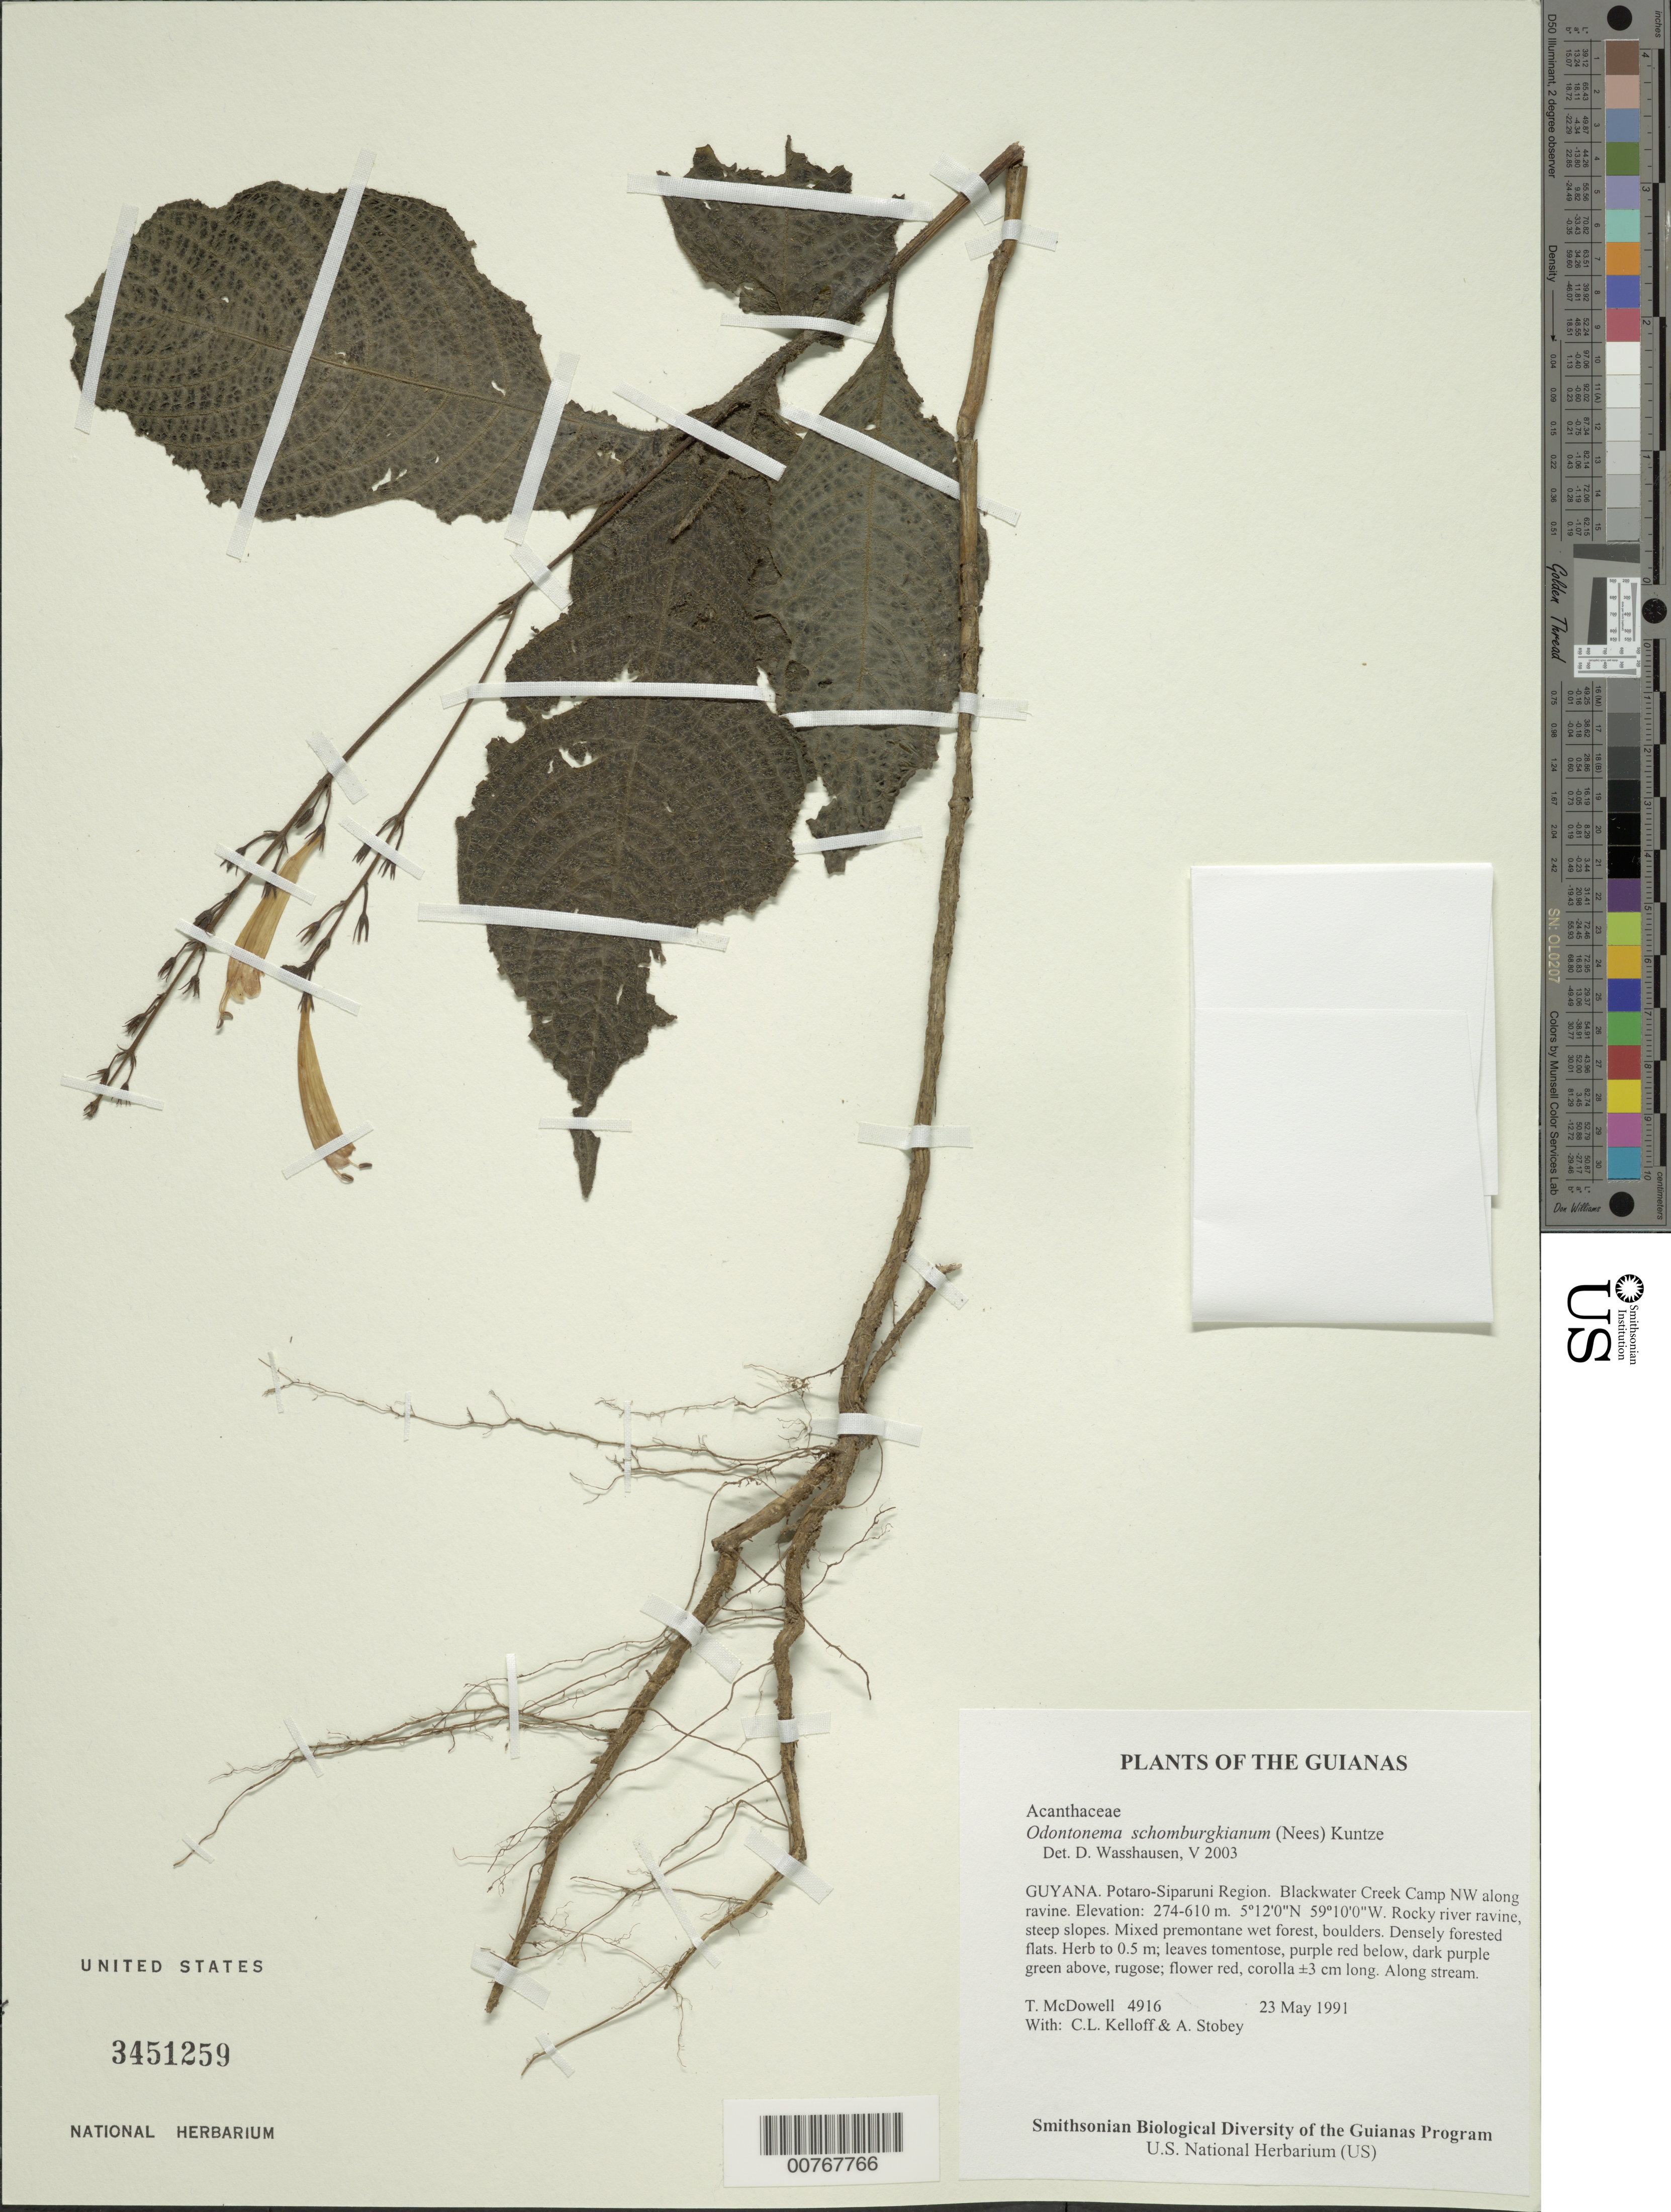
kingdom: Plantae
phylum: Tracheophyta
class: Magnoliopsida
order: Lamiales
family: Acanthaceae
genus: Odontonema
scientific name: Odontonema schomburgkianum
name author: (Nees) Kuntze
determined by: Wasshausen, Dieter C., (BOT), Smithsonian Institution - National Museum of Natural History (UNITED STATES)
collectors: T. McDowell, C. L. Kelloff & A. Stobey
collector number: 4916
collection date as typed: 23 May 1991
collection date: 1991-05-23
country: Guyana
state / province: Potaro-Siparuni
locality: Blackwater Creek Camp NW along ravine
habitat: Rocky river ravine, steep slopes. Mixed premontane wet forest, boulders. Densely forested flats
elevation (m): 274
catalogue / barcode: US 3451259